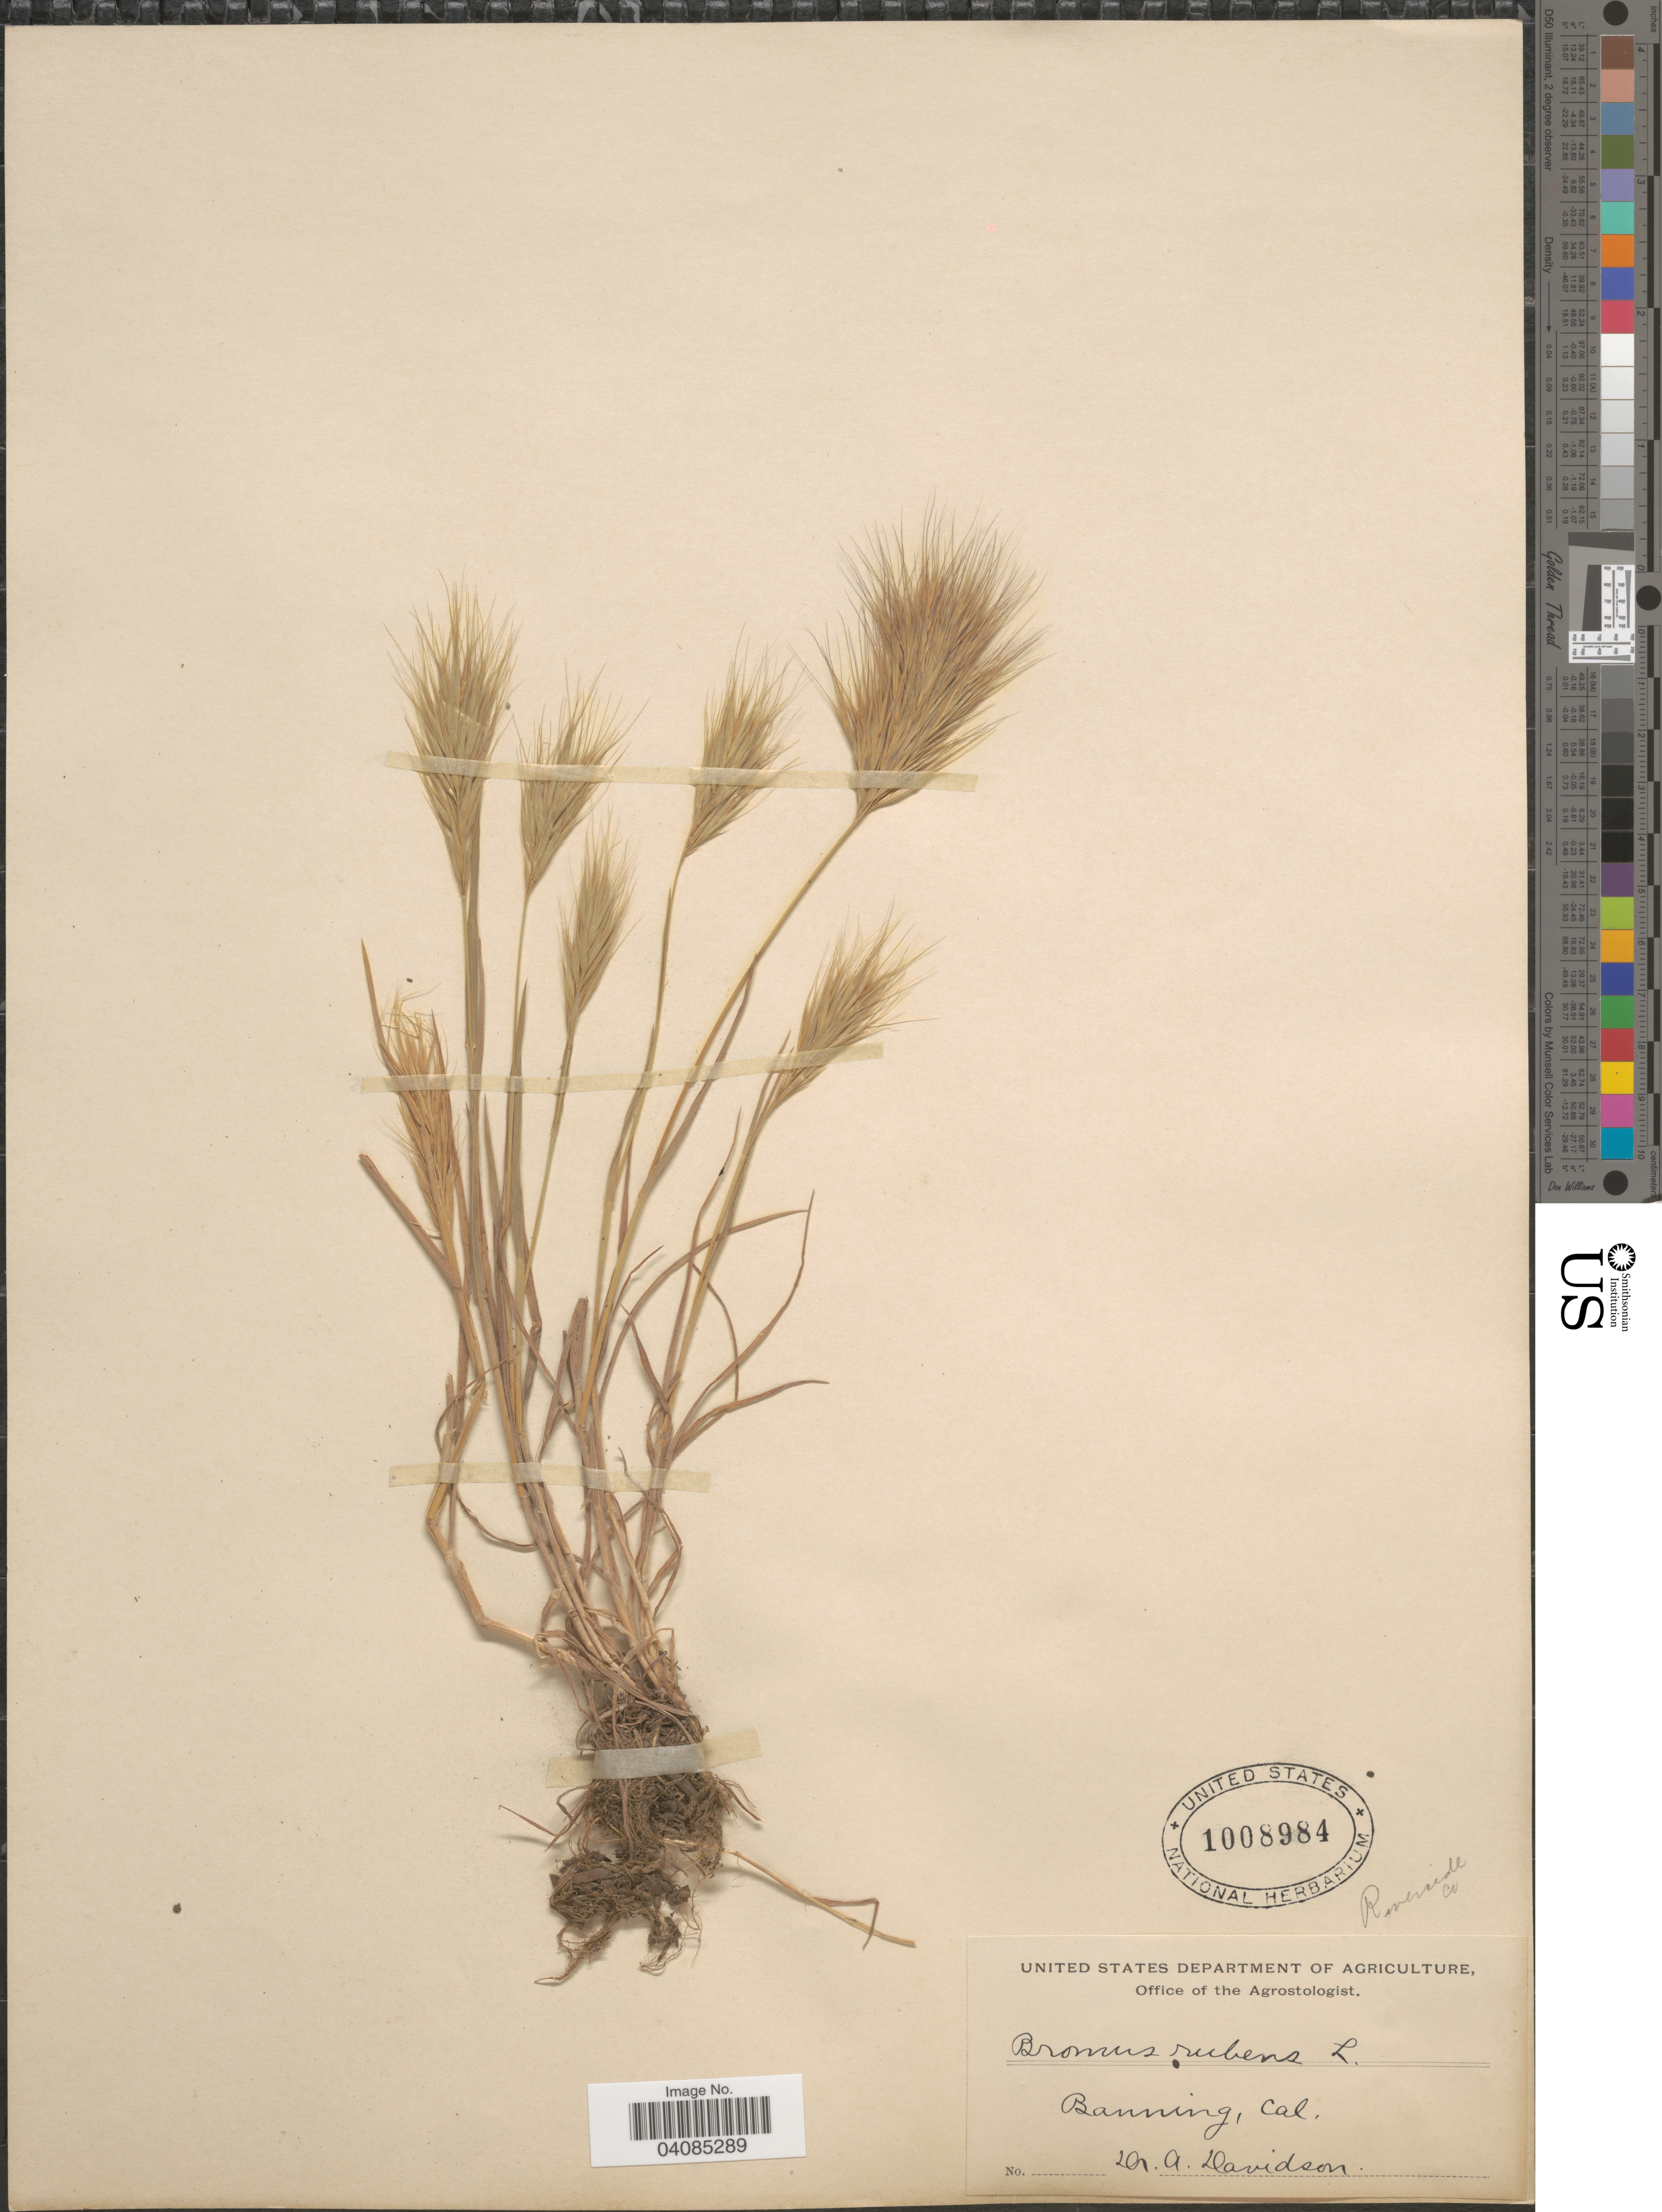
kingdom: Plantae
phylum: Tracheophyta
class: Liliopsida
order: Poales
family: Poaceae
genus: Bromus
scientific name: Bromus rubens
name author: L.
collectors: A. Davidson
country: United States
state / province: California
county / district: Riverside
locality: Riverside Co. Banning.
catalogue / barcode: US 1008984